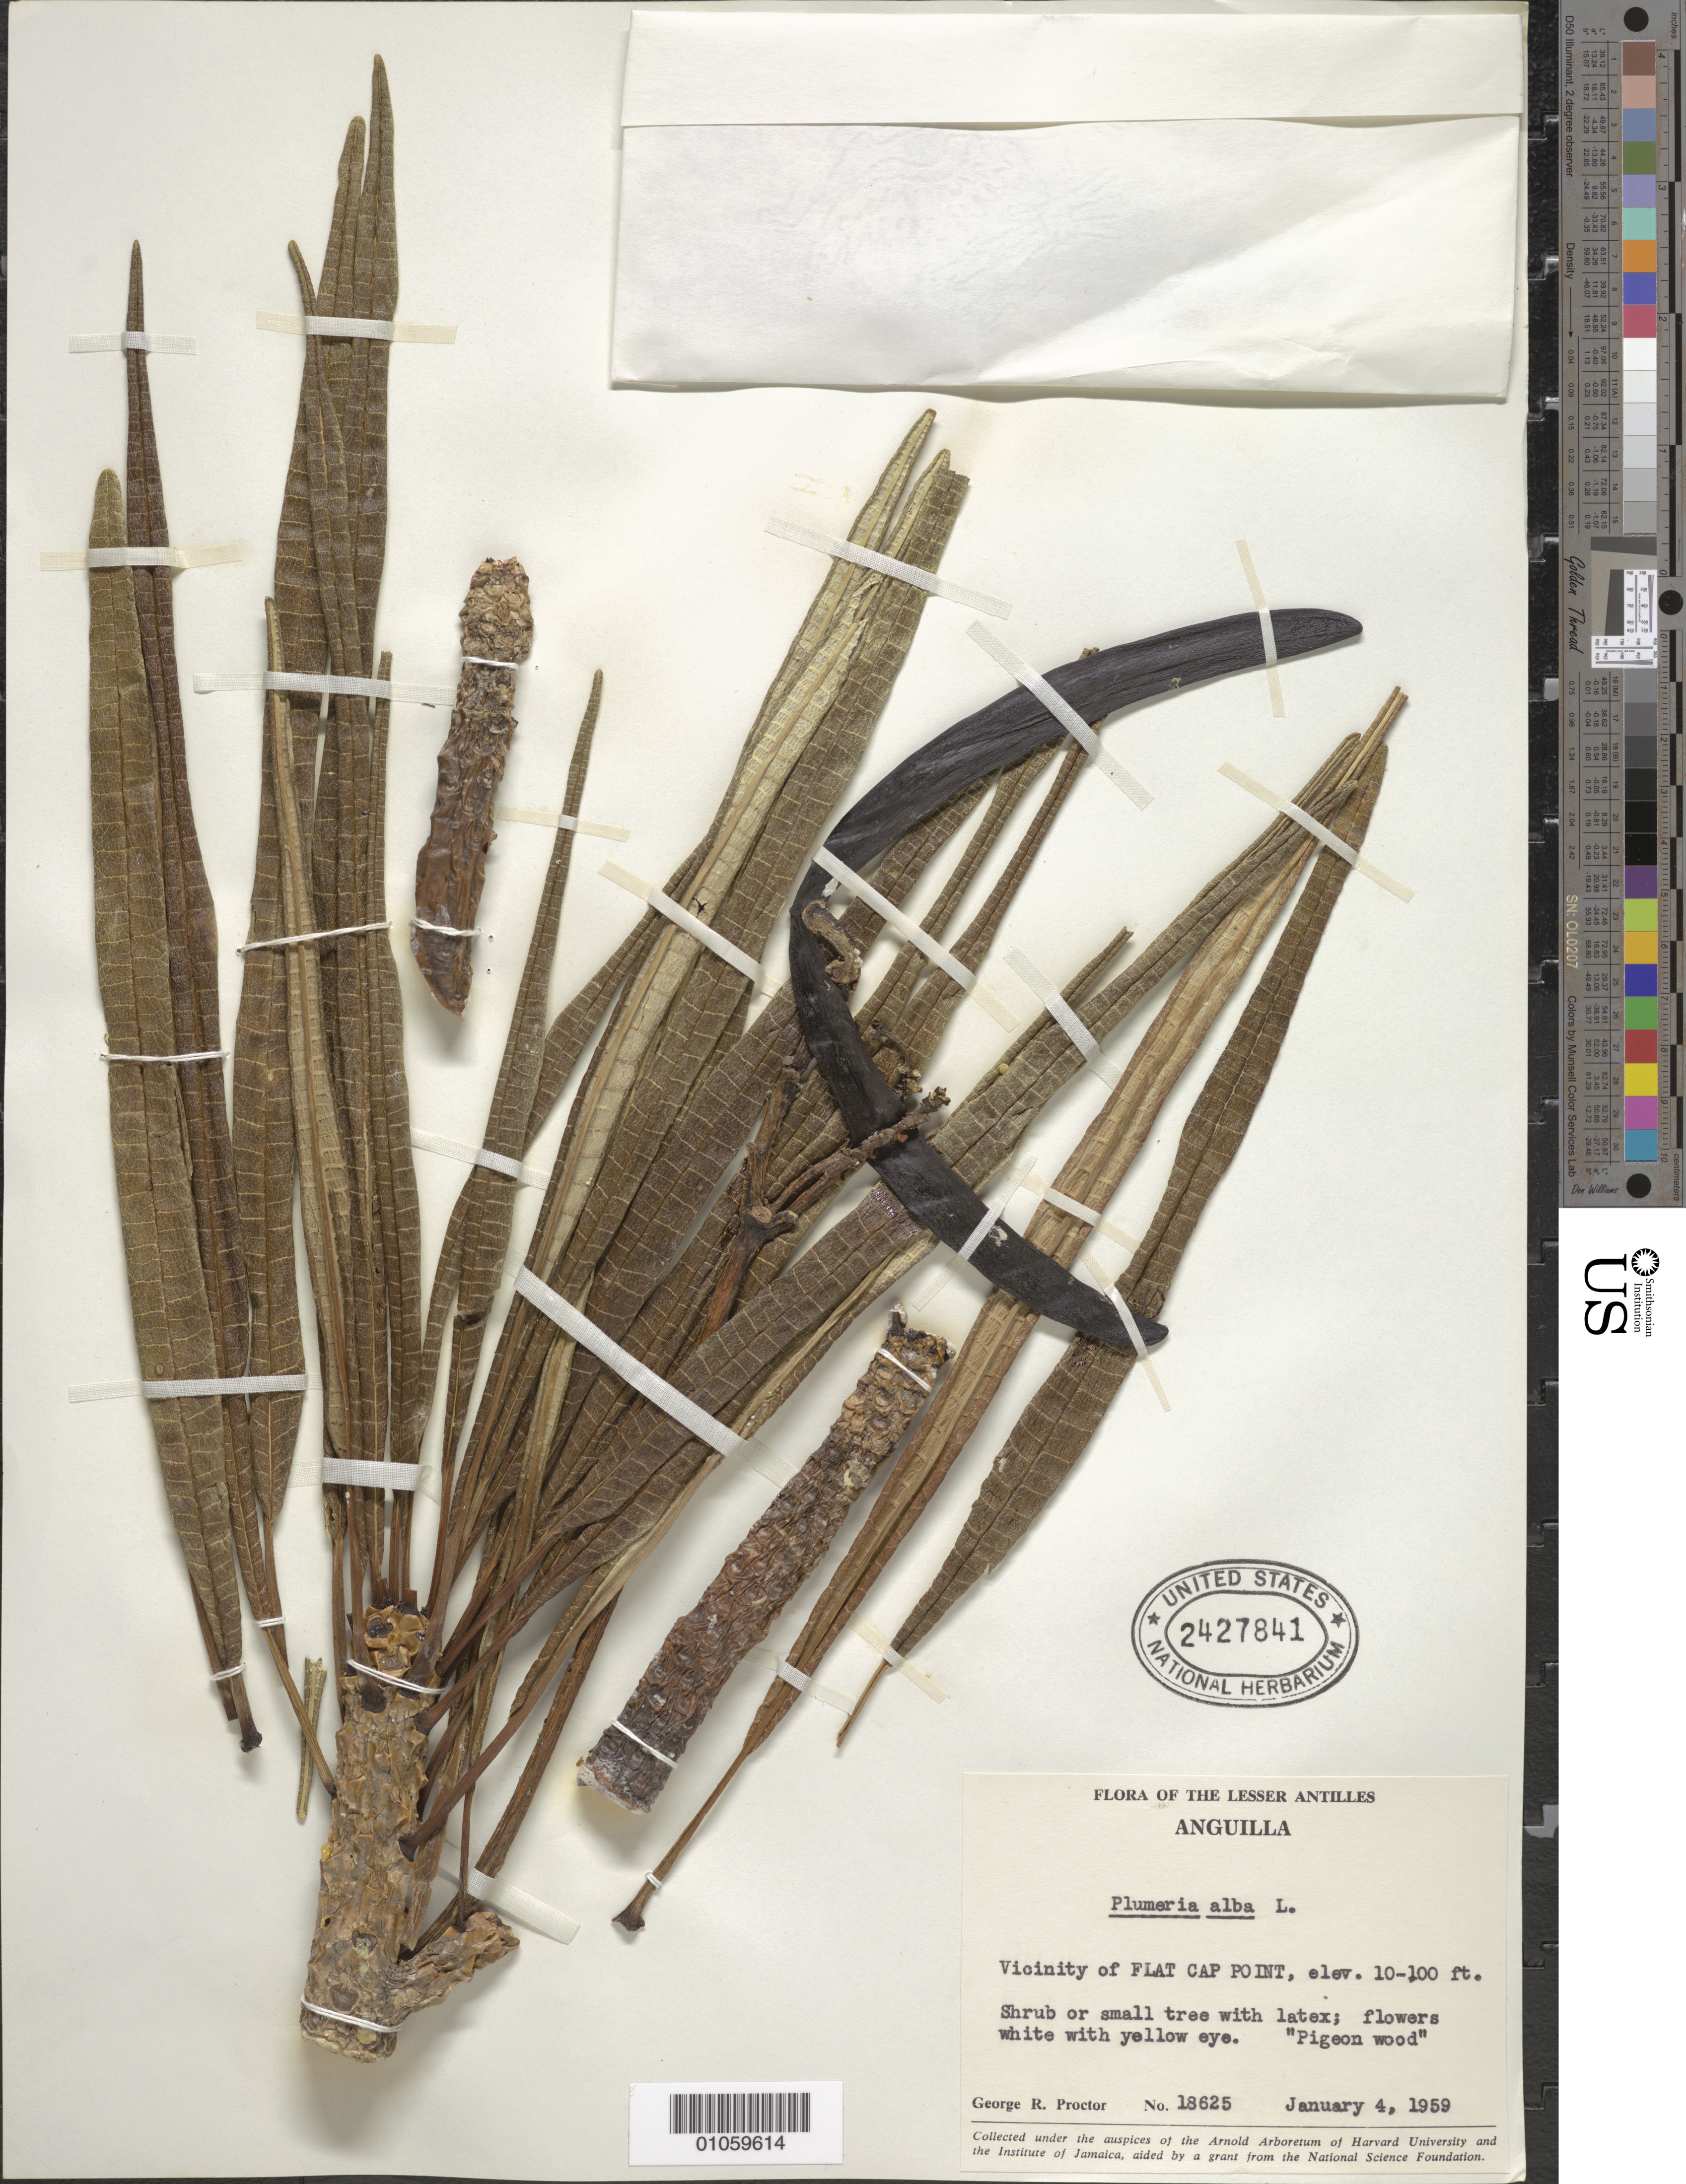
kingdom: Plantae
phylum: Tracheophyta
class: Magnoliopsida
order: Gentianales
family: Apocynaceae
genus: Plumeria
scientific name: Plumeria alba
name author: L.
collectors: G. R. Proctor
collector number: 18625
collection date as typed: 04 Jan 1959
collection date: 1959-01-04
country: Anguilla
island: Anguilla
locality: Vicinity of Flat Cap Point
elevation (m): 3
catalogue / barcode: US 2427841